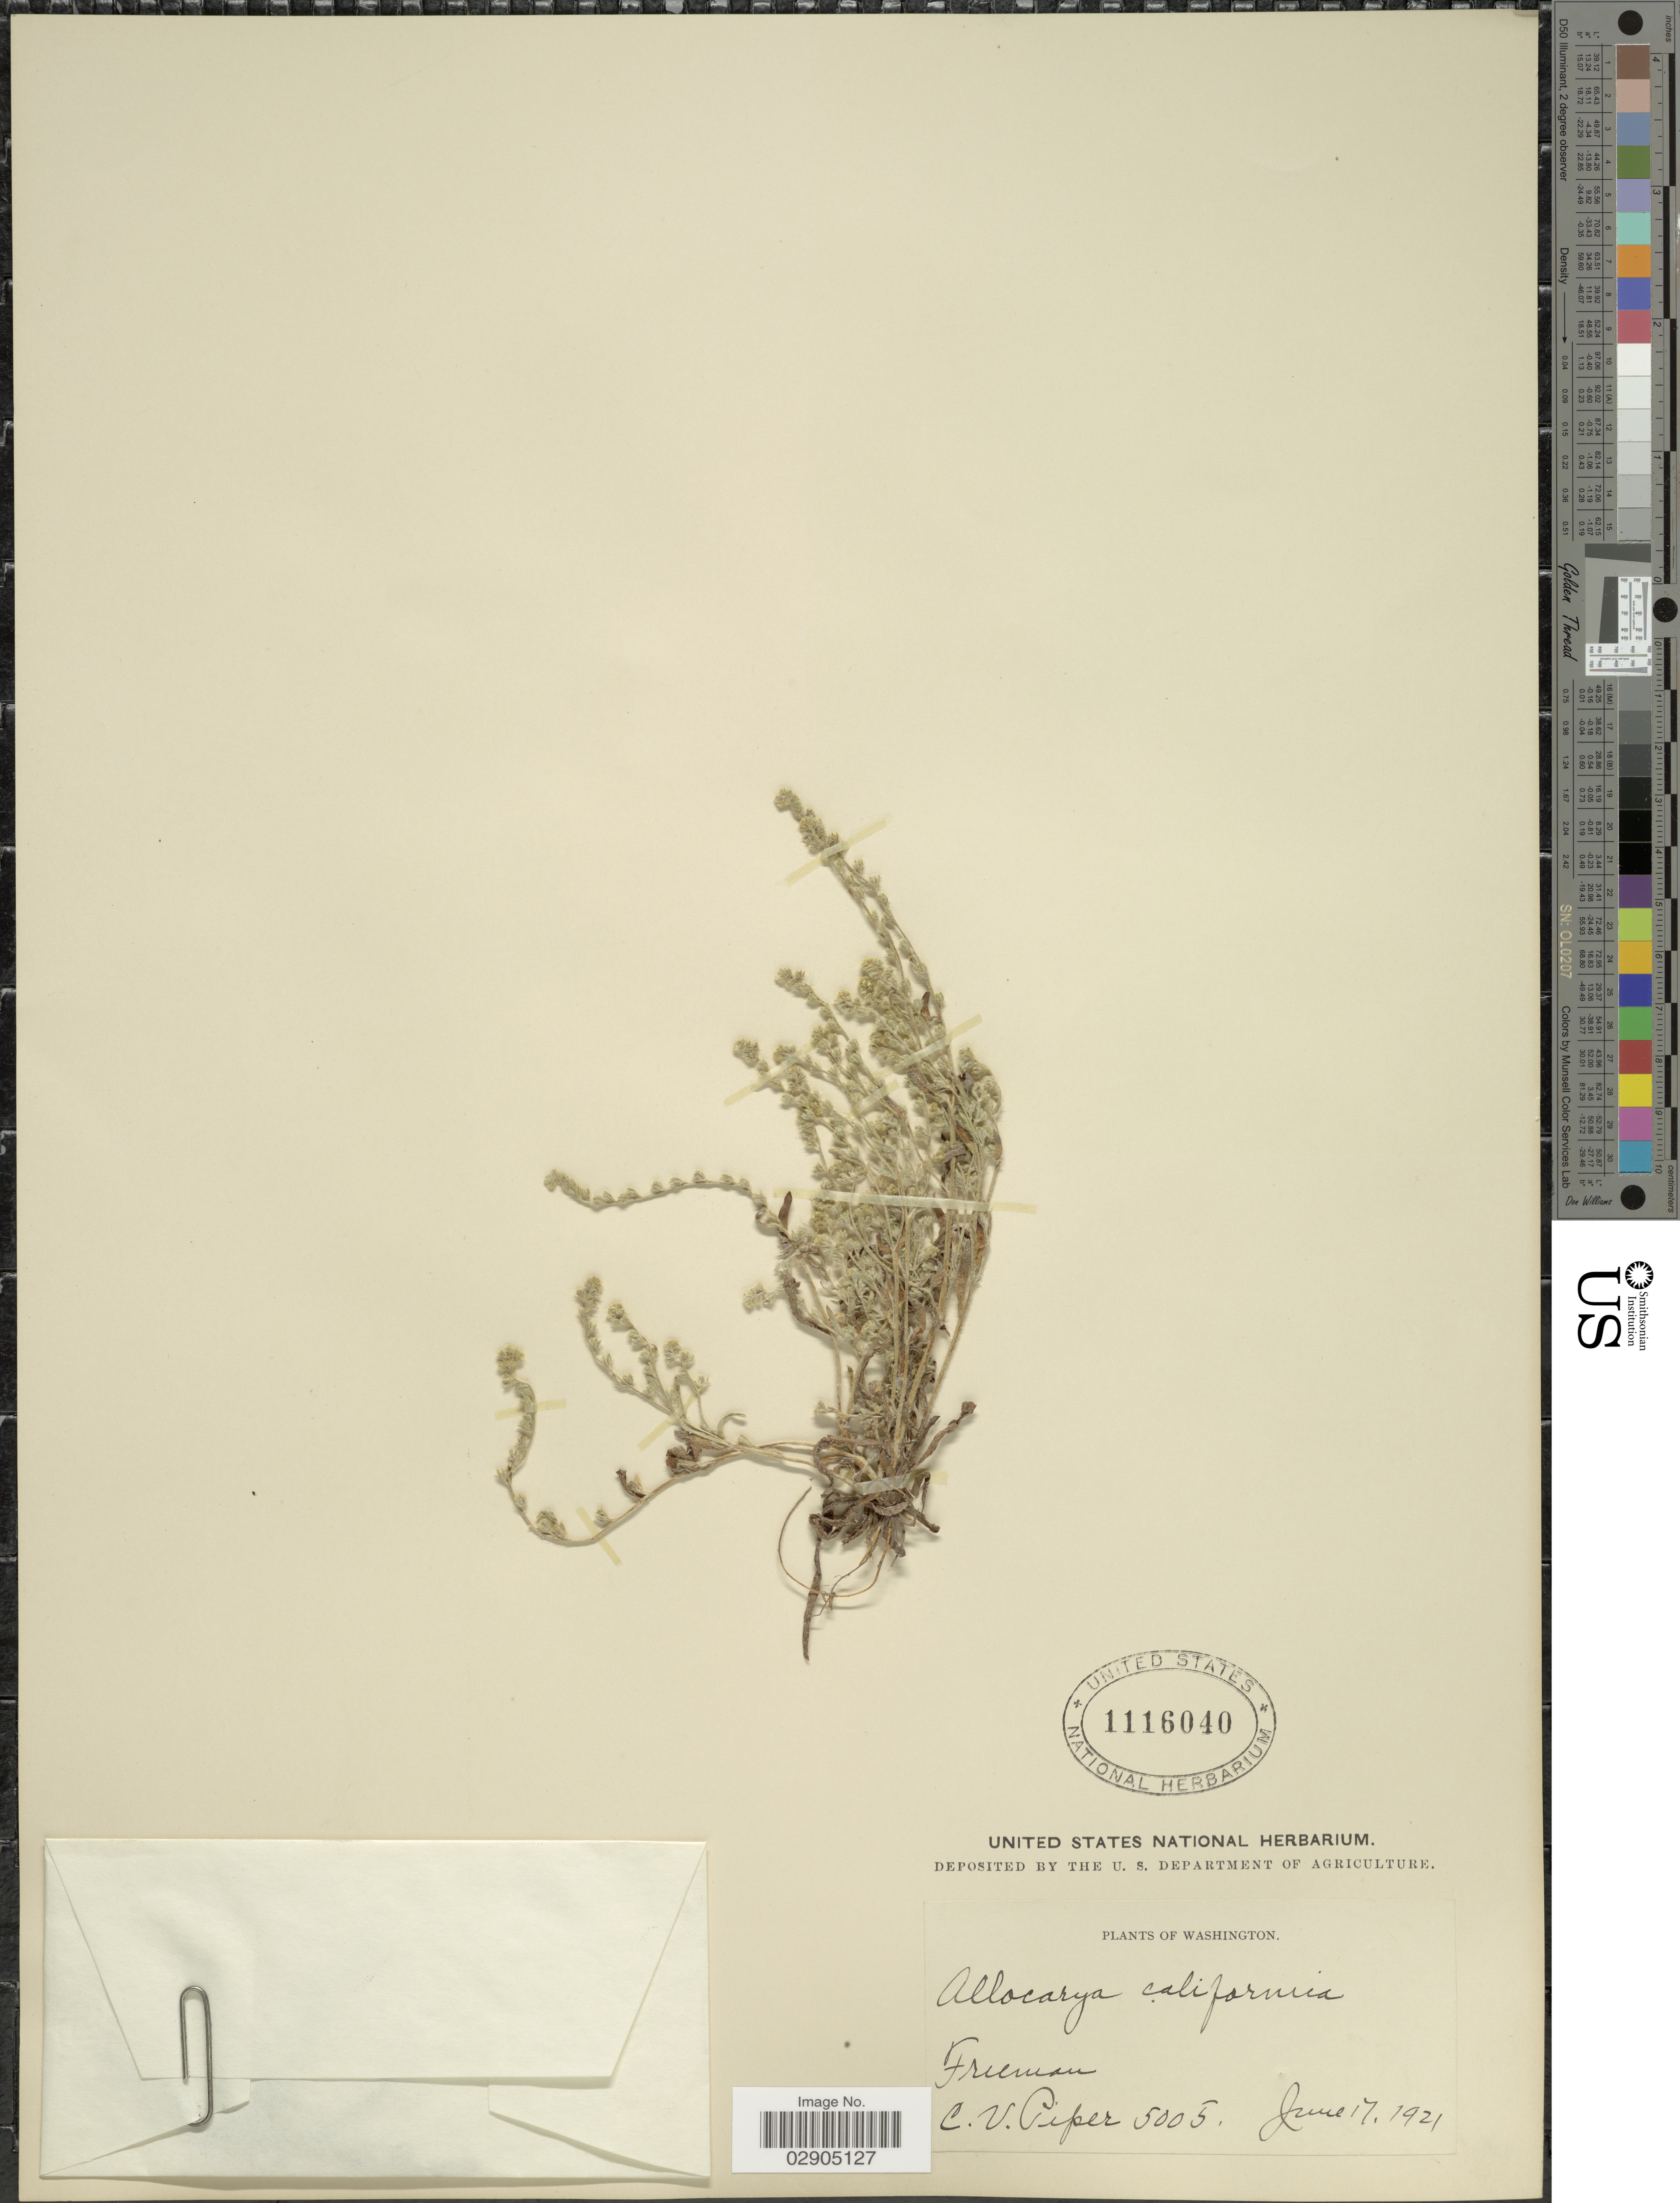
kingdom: Plantae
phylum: Tracheophyta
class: Magnoliopsida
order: Boraginales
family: Boraginaceae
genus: Allocarya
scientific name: Allocarya californica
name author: (Fisch. & C.A. Mey.) Greene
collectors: C. V. Piper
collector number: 5005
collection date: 1921-06-17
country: United States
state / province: Washington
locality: Freeman.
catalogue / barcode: US 1116040